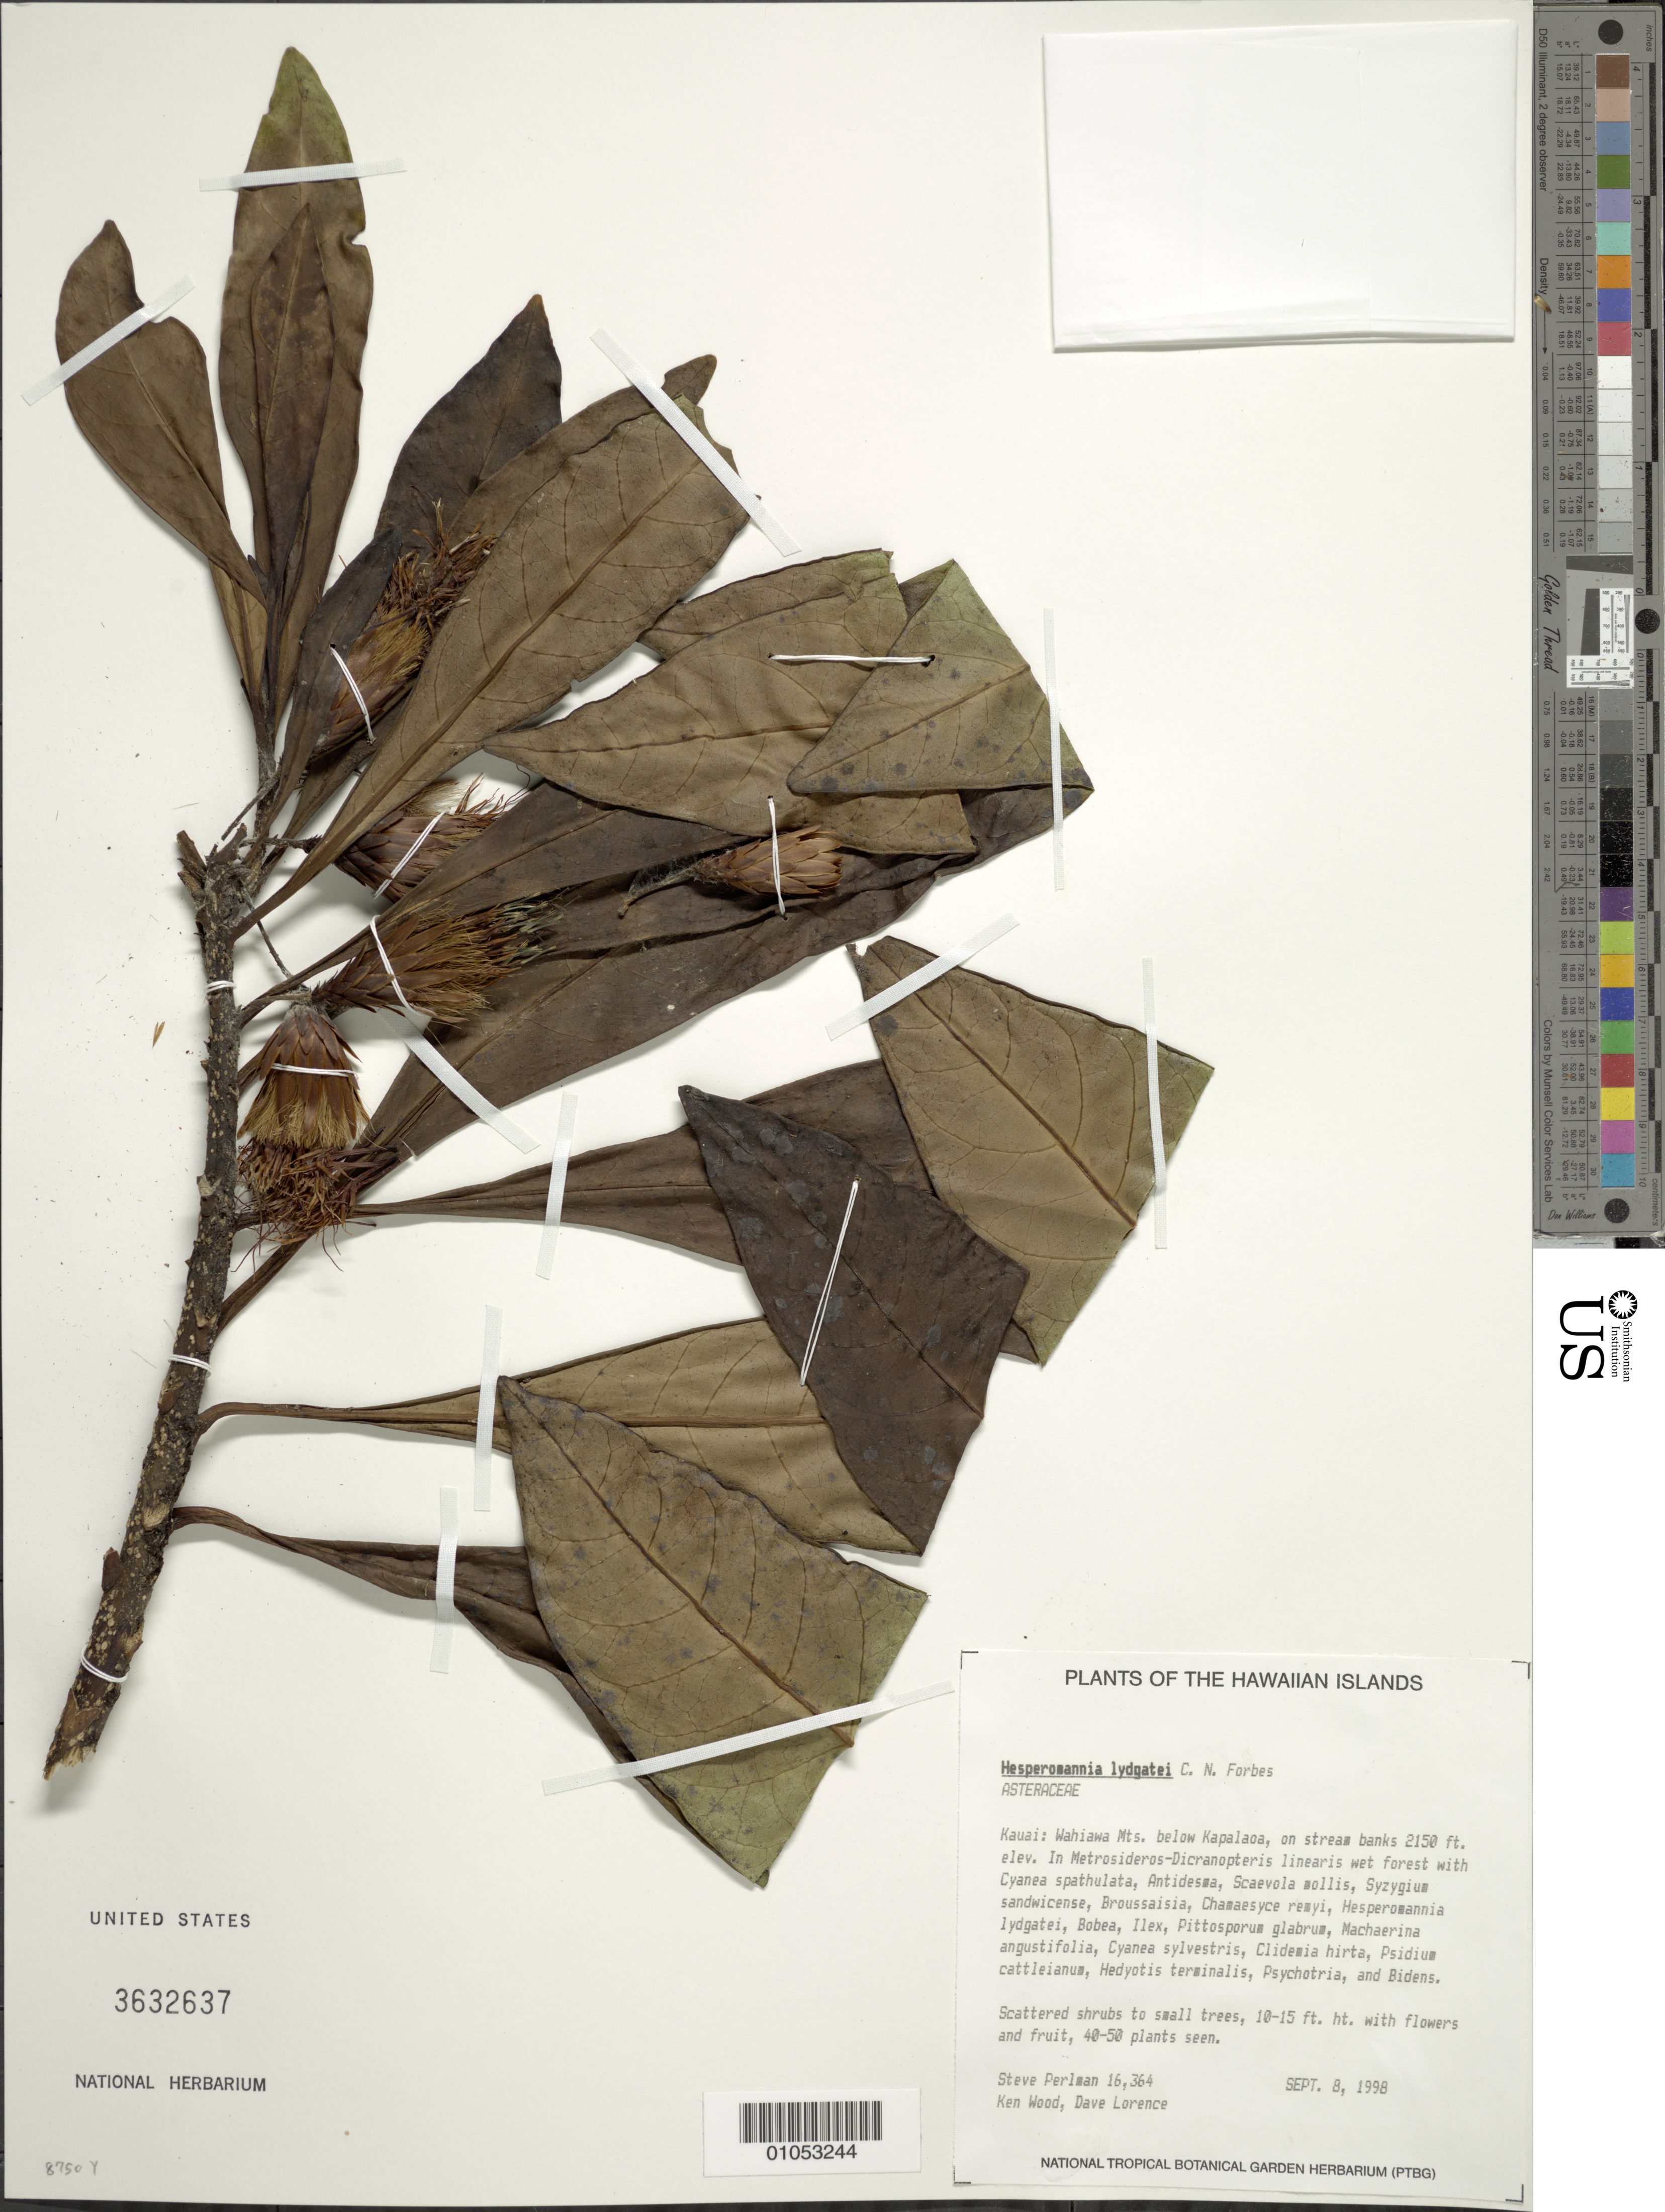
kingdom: Plantae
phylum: Tracheophyta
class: Magnoliopsida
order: Asterales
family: Asteraceae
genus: Hesperomannia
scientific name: Hesperomannia lydgatei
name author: Forbes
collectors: S. P. Perlman, K. Wood & D. Lorence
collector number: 16364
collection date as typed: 8 Sep 1998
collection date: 1998-09-08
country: United States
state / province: Hawaii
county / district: Kauai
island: Kaua'i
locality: Wahiawa Mts. below Kapalaoa, on stream banks.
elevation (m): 655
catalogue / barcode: US 3632637